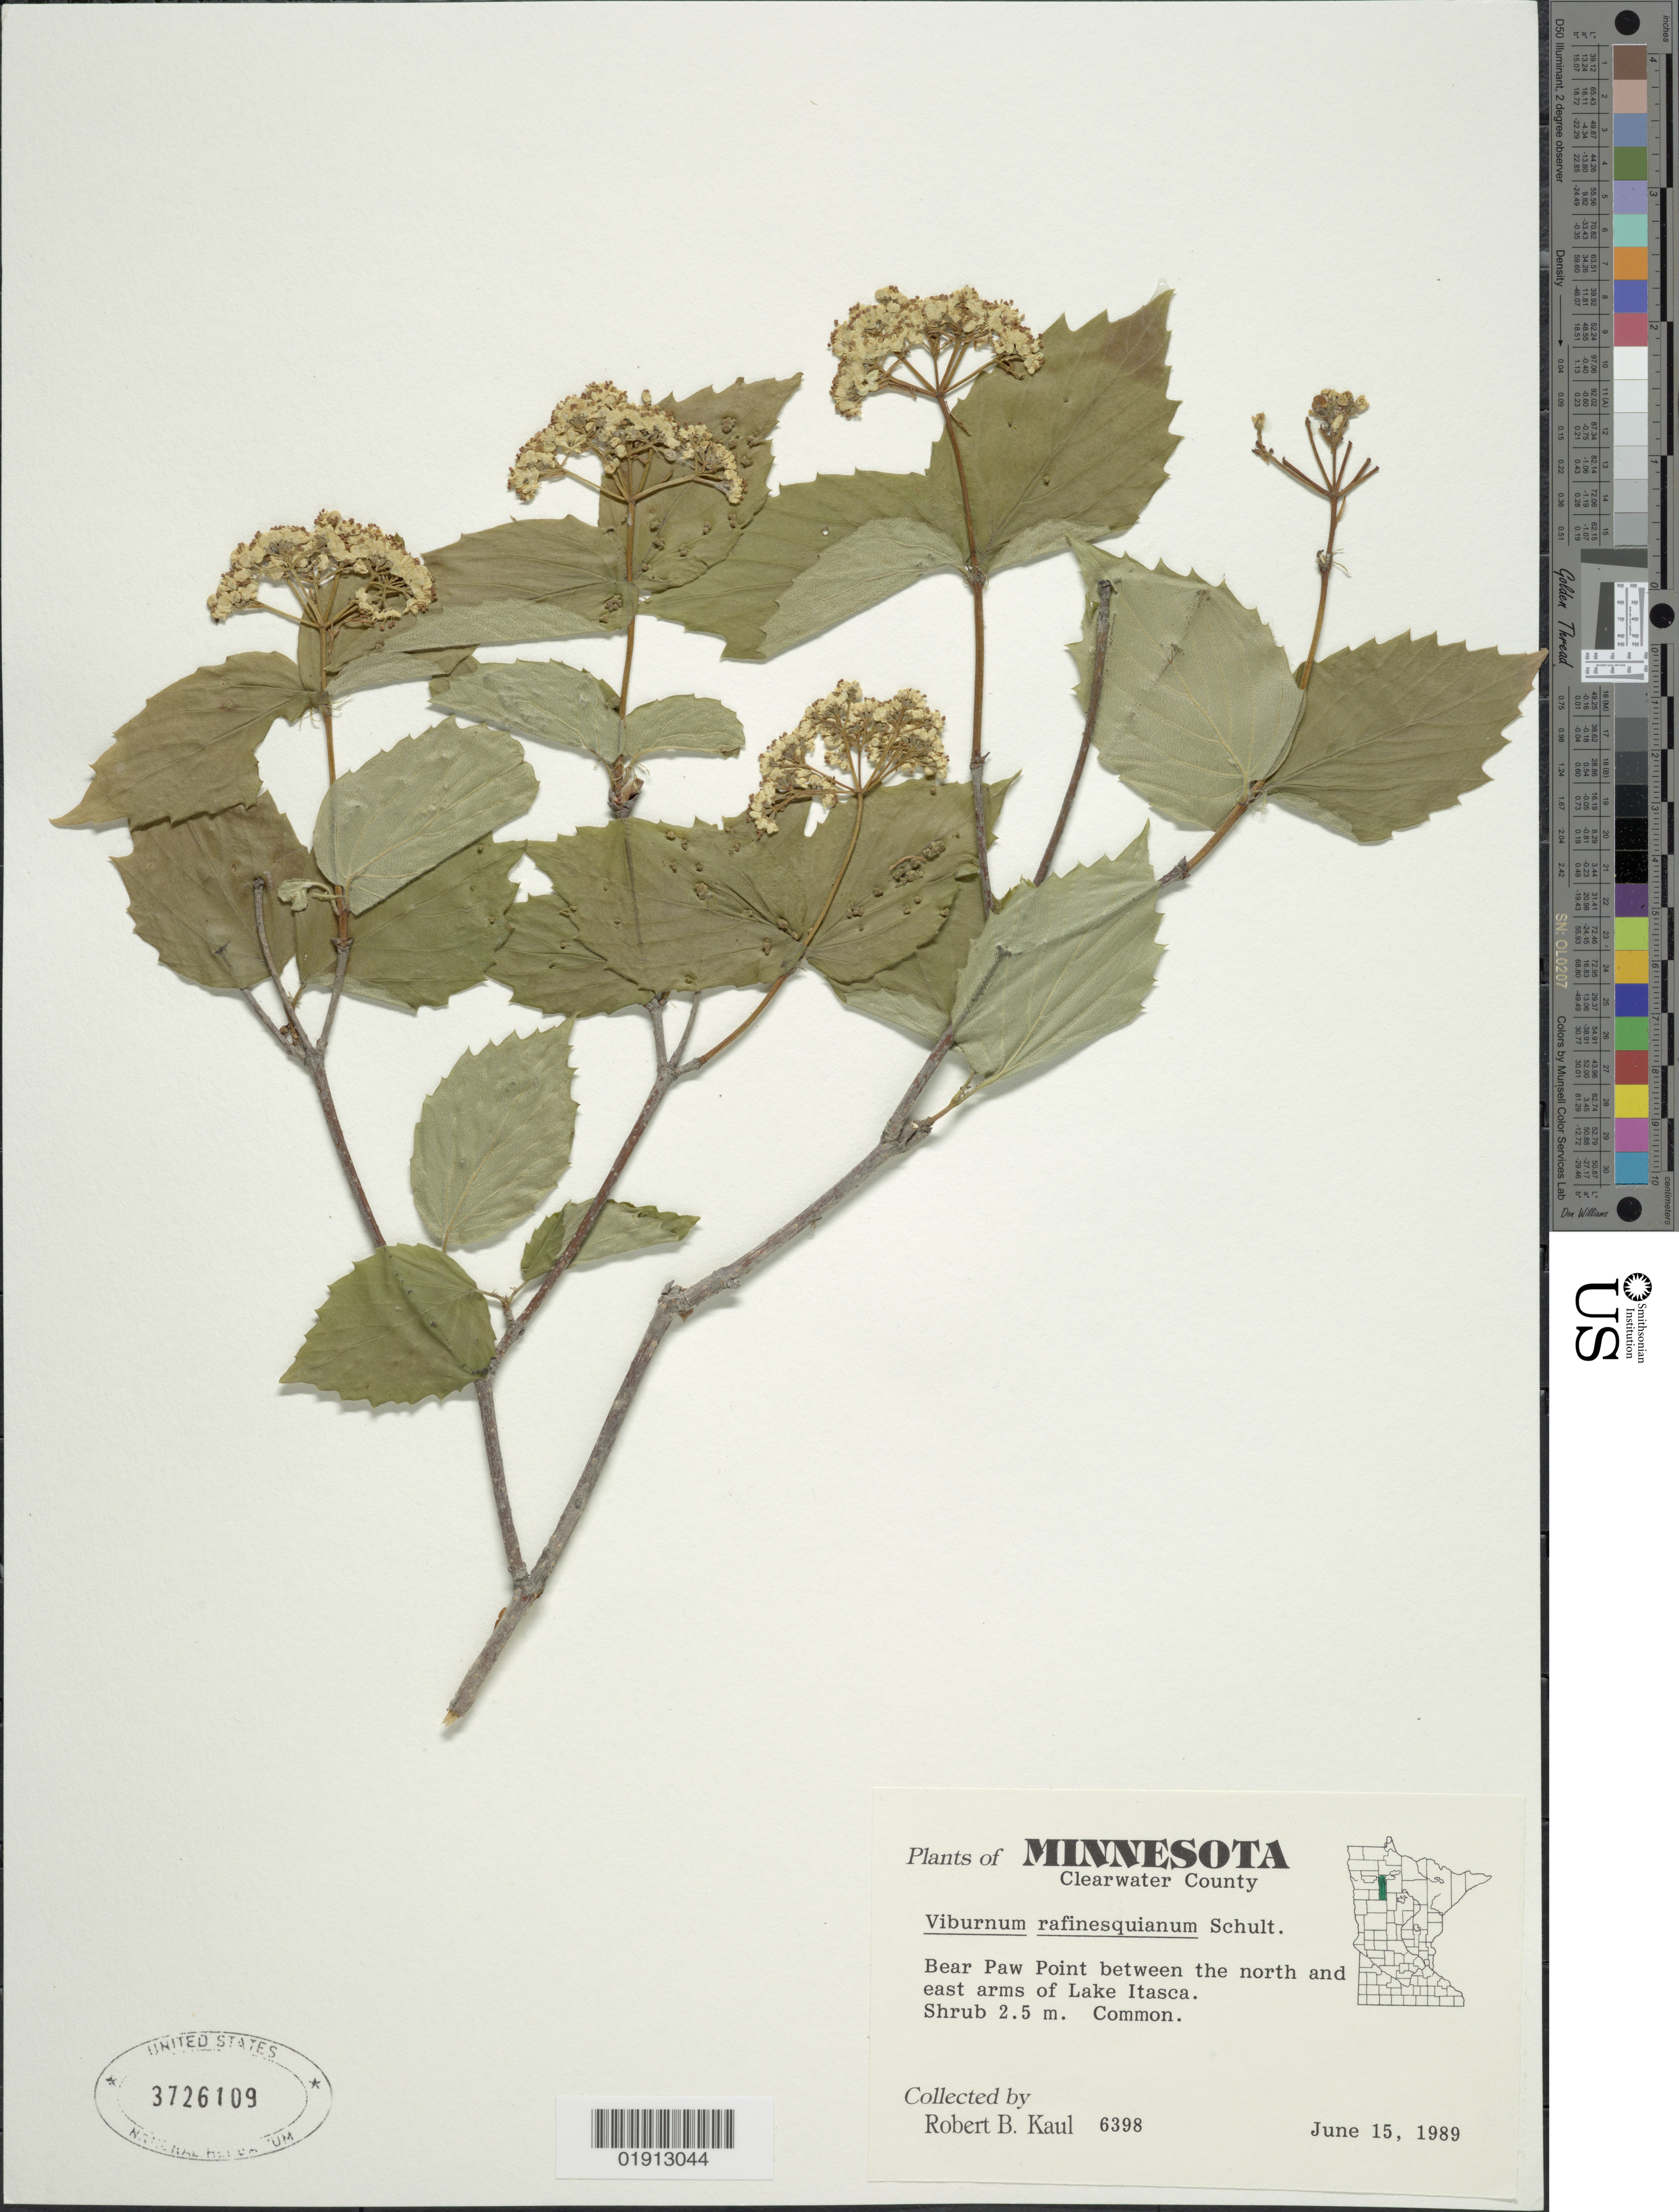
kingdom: Plantae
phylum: Tracheophyta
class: Magnoliopsida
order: Dipsacales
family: Viburnaceae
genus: Viburnum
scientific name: Viburnum rafinesqueanum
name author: Schult.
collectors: R. Kaul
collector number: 6398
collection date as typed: June 15, 1989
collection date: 1989-06-15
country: United States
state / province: Minnesota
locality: Clearwater County. Bear Paw Point between the north and east arms of Lake Itasca.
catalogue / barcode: US 3726109